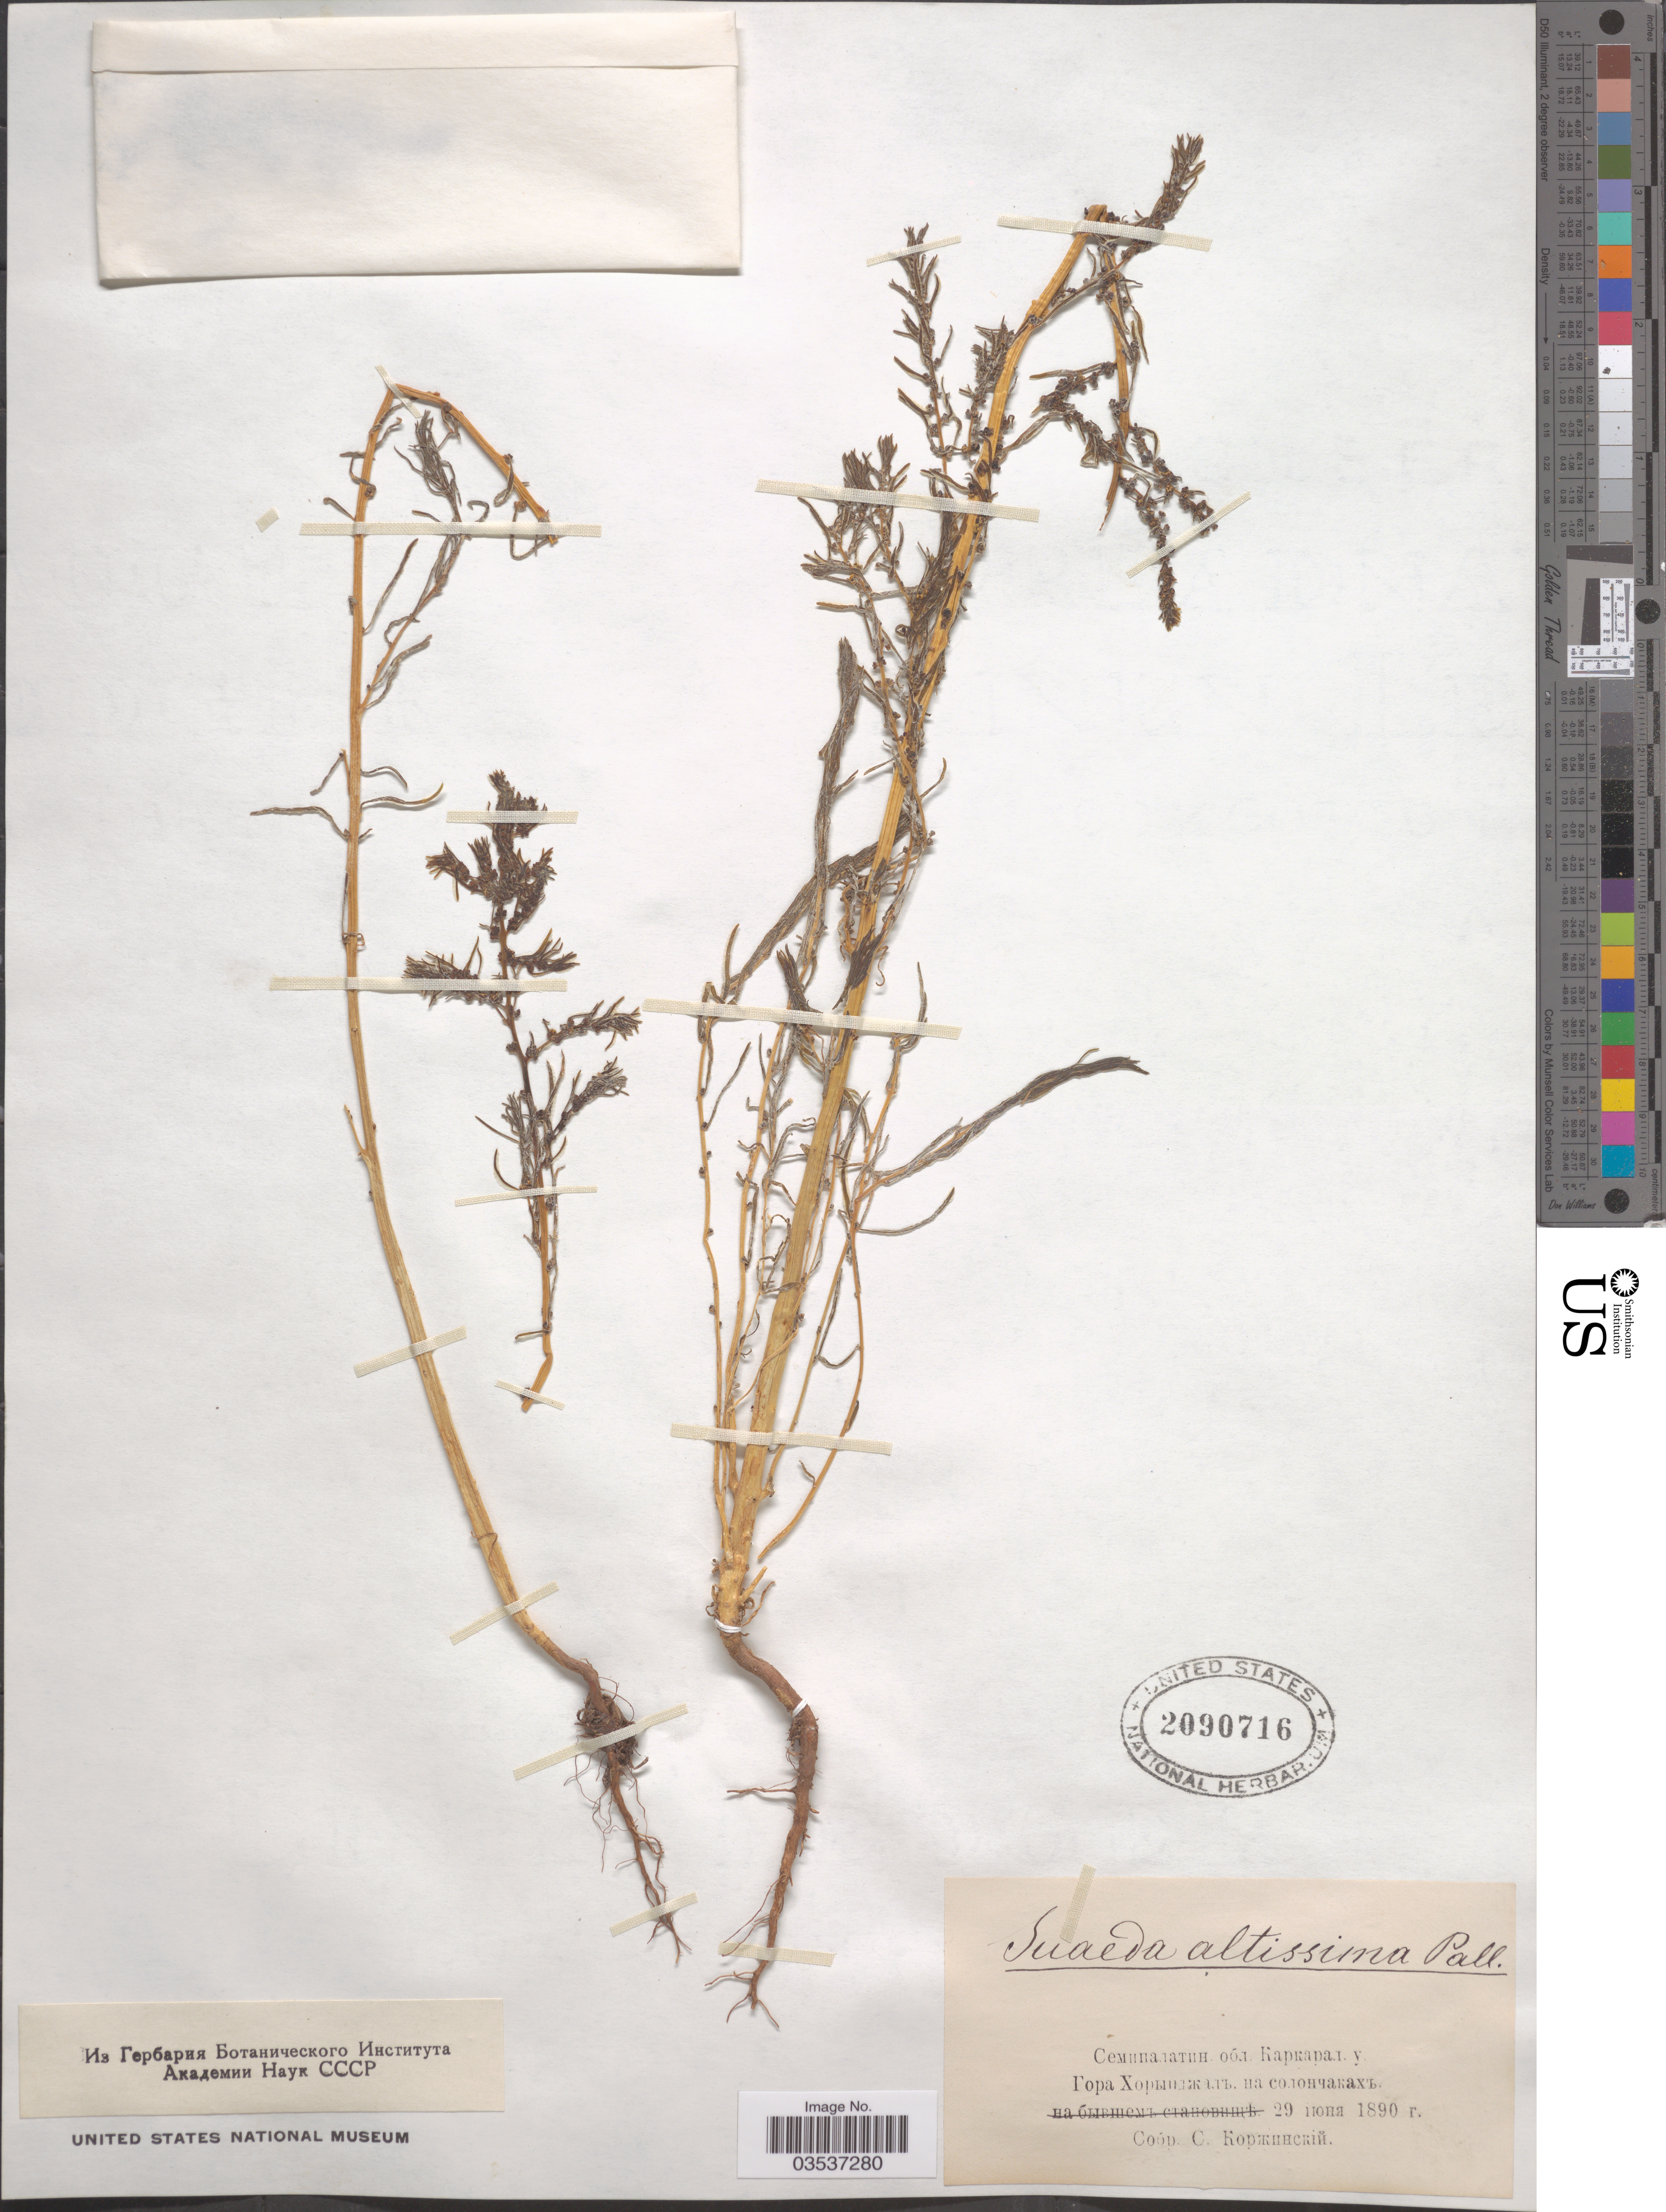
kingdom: Plantae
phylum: Tracheophyta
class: Magnoliopsida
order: Caryophyllales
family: Amaranthaceae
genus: Suaeda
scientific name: Suaeda altissima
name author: (L.) Pall.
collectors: S. Korzhinskiy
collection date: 1890-06-29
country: Kazakhstan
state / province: East Kazakhstan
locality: Khorydzhal Mt.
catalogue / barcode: US 2090716